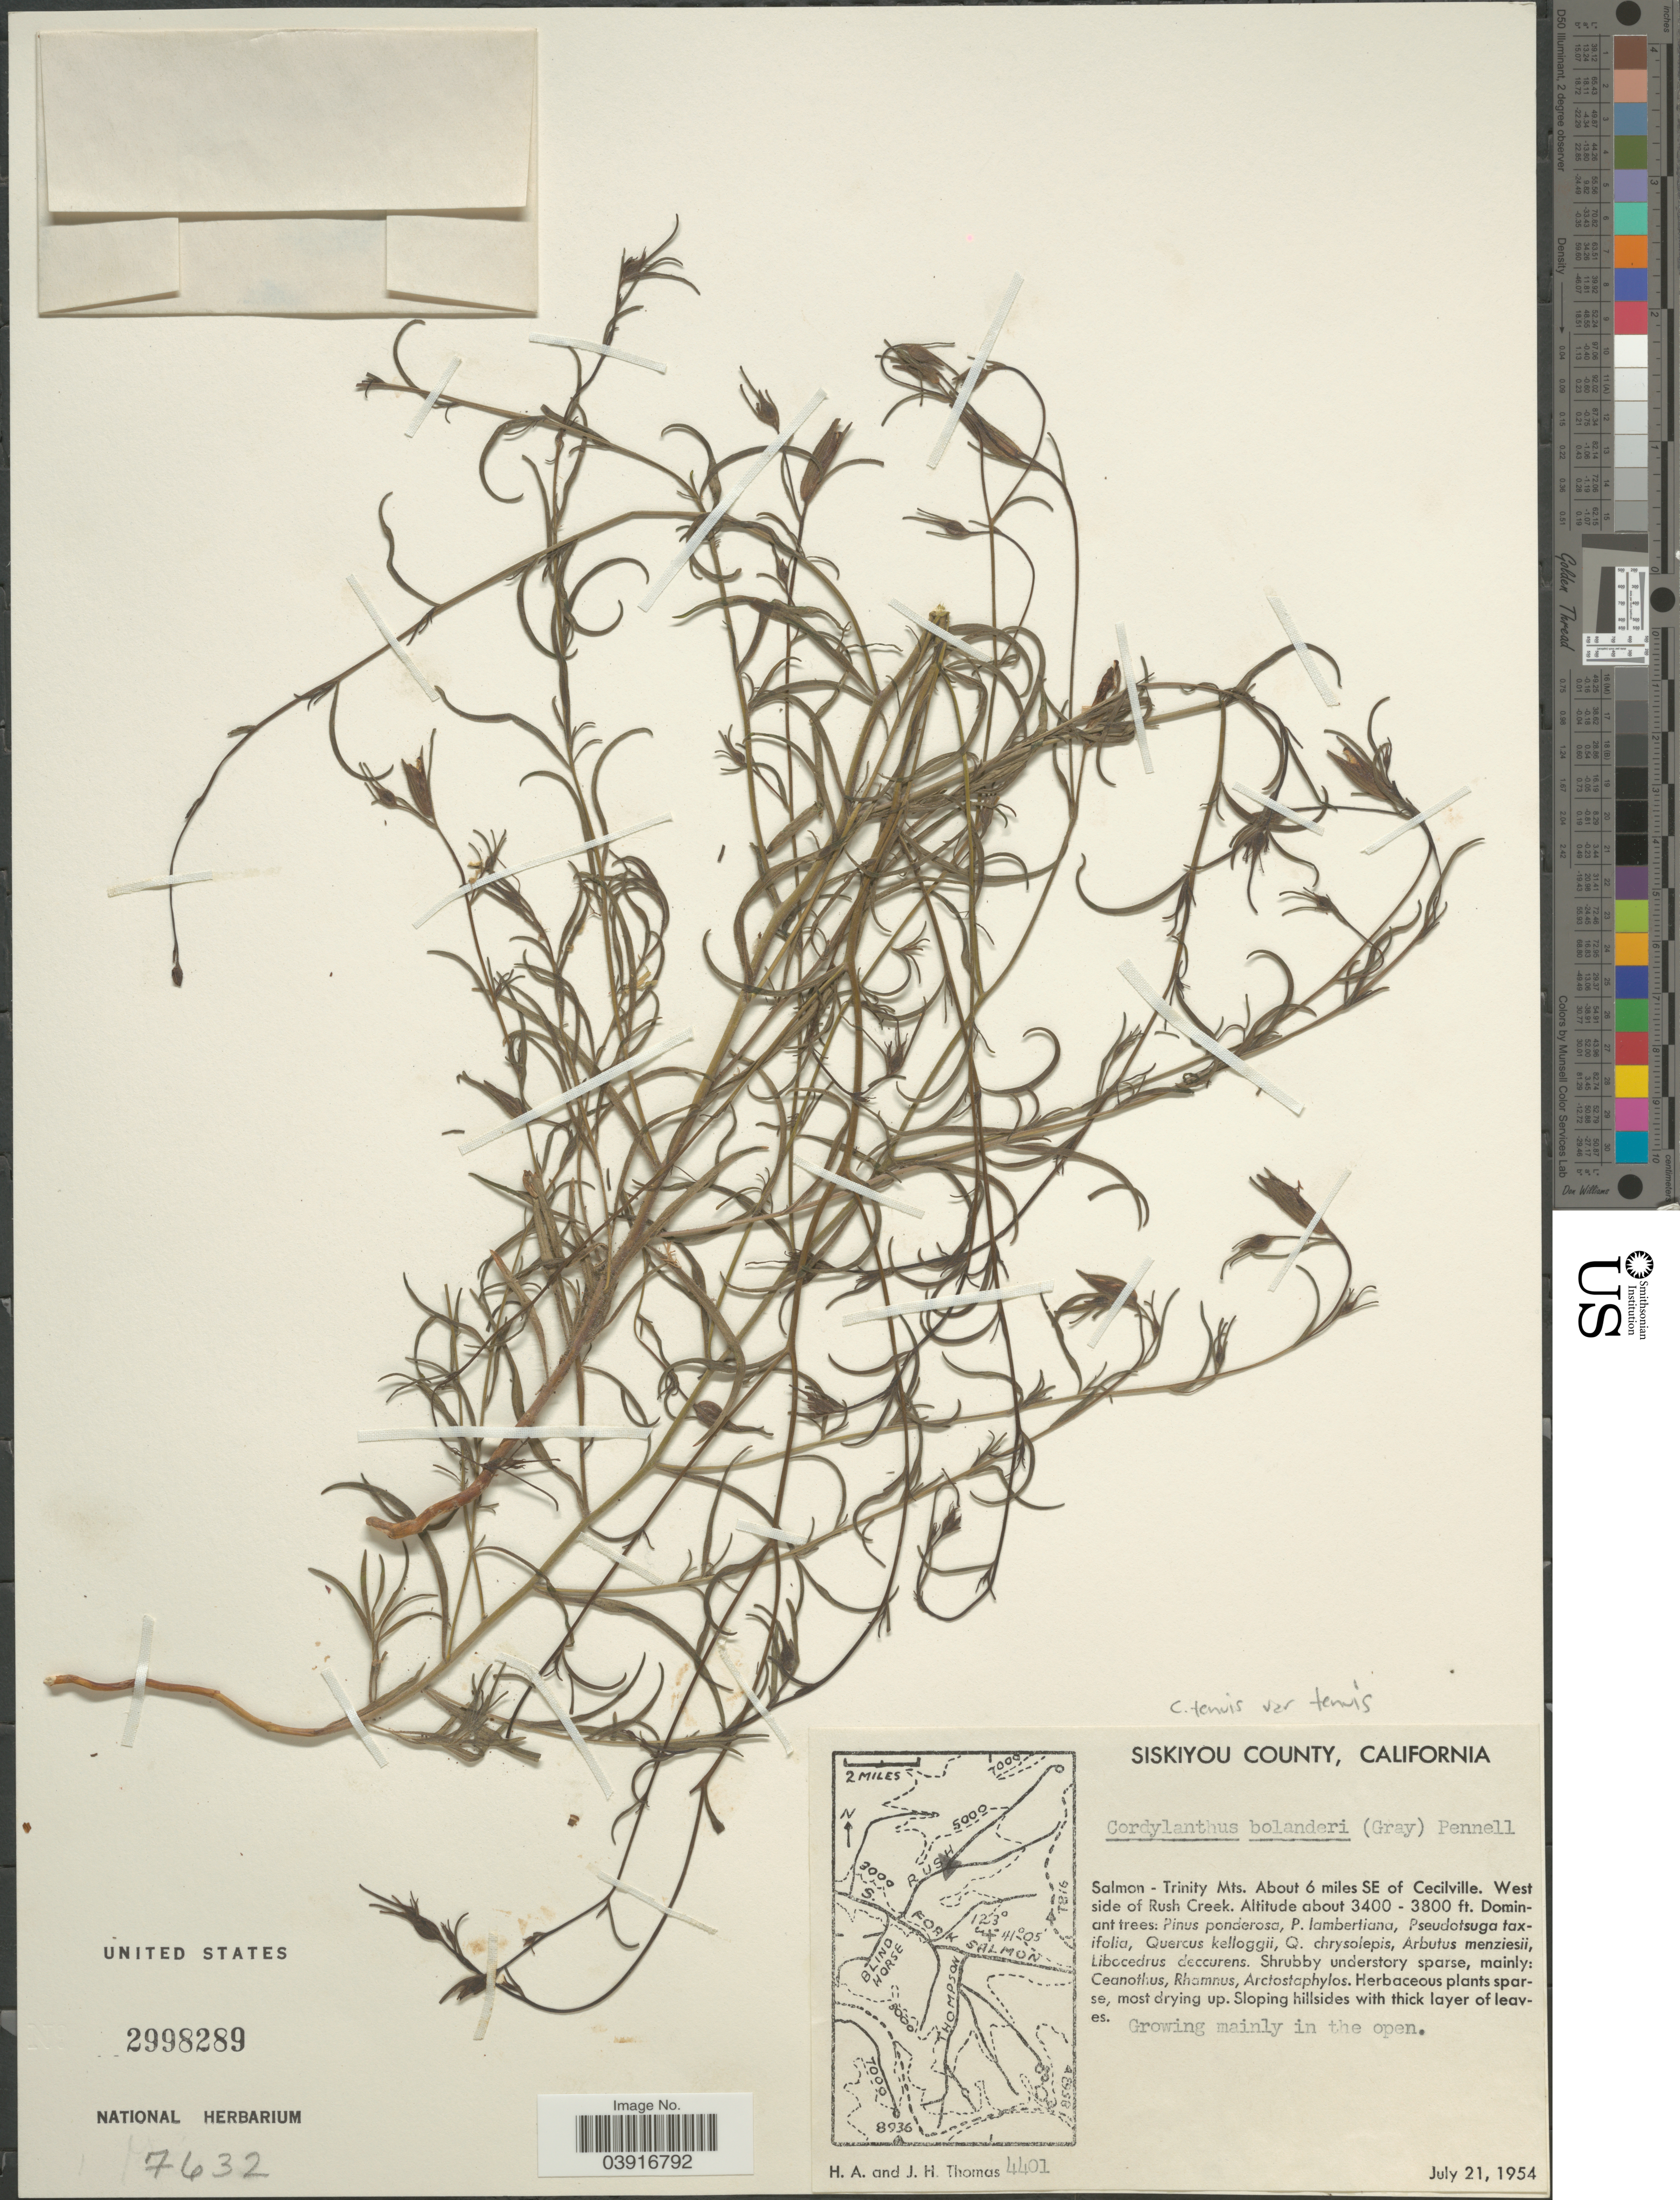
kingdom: Plantae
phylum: Tracheophyta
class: Magnoliopsida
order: Lamiales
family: Orobanchaceae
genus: Cordylanthus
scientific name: Cordylanthus tenuis subsp. tenuis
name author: A. Gray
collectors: H. Thomas & J. H. Thomas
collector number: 4401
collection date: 1954-07-21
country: United States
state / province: California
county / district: Siskiyou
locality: Siskiyou County. Salmon - Trinity Mts. about 6 miles SE of Cecilville. West side of Rush Creek.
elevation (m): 1036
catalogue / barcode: US 2998289